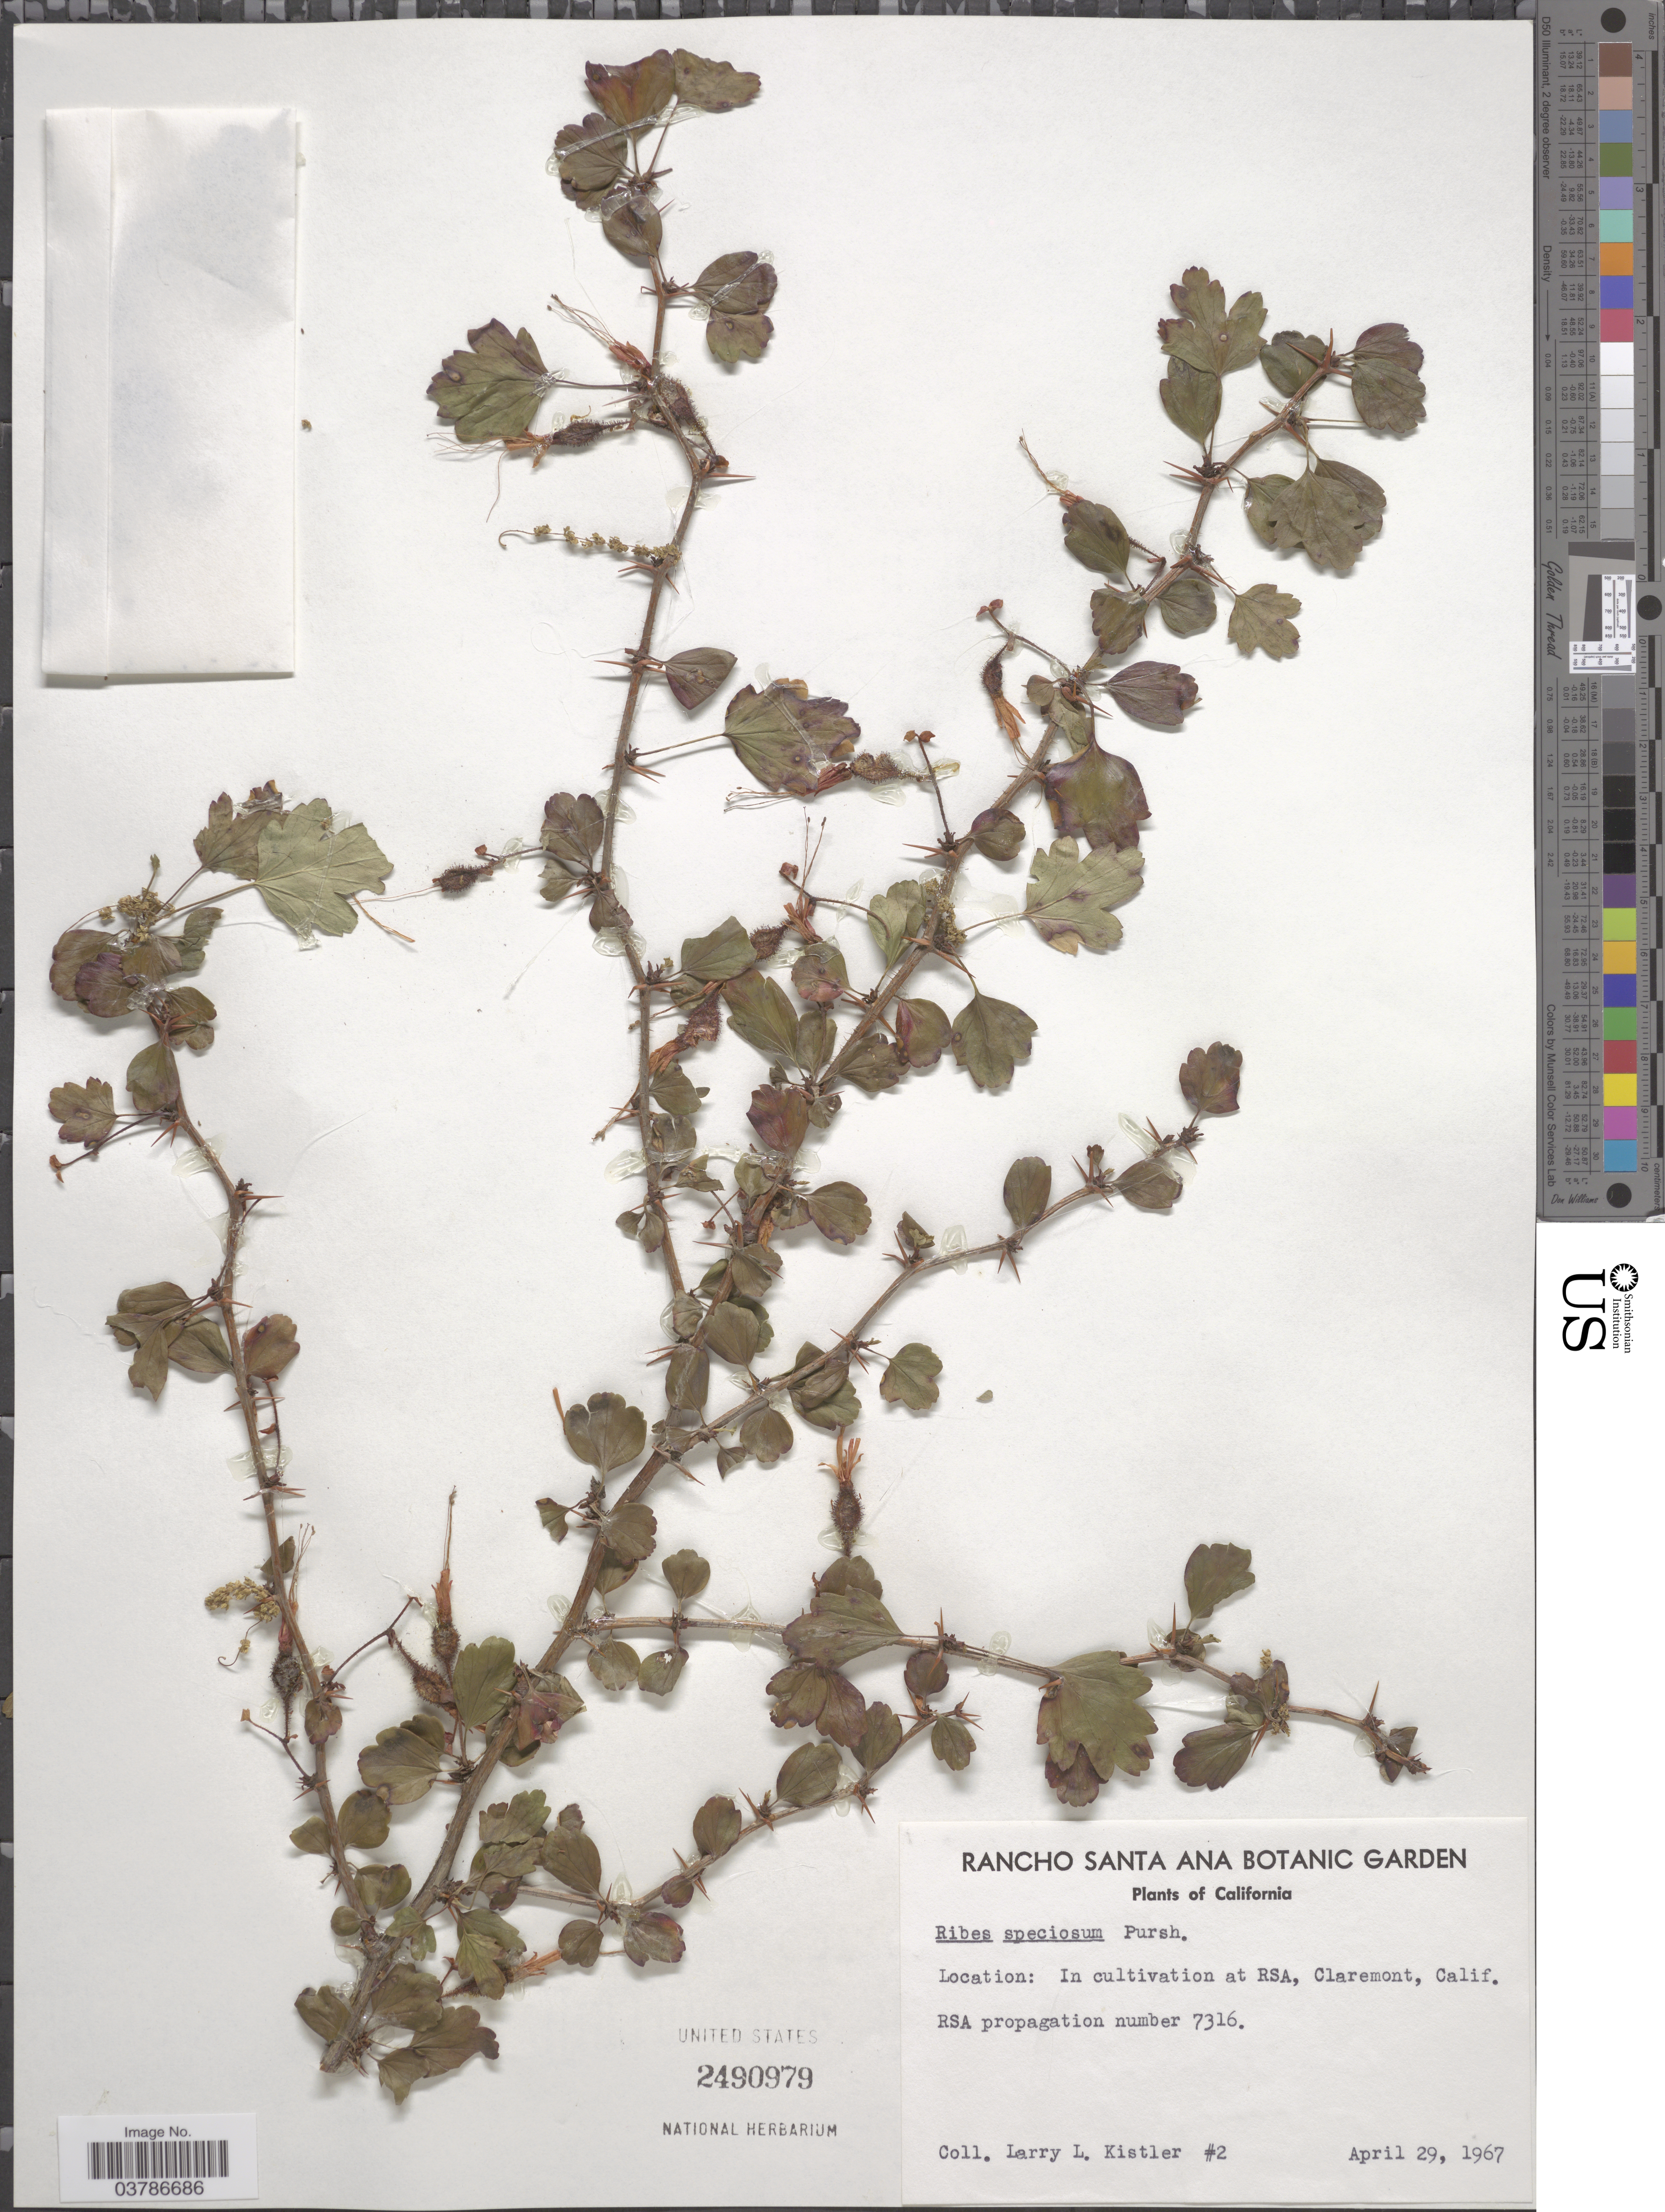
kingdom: Plantae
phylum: Tracheophyta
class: Magnoliopsida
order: Saxifragales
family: Grossulariaceae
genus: Ribes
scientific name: Ribes speciosum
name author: Pursh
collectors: L. Kistler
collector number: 2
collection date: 1967-04-29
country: United States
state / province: California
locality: In cultivation at RSA, Claremont.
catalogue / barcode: US 2490979